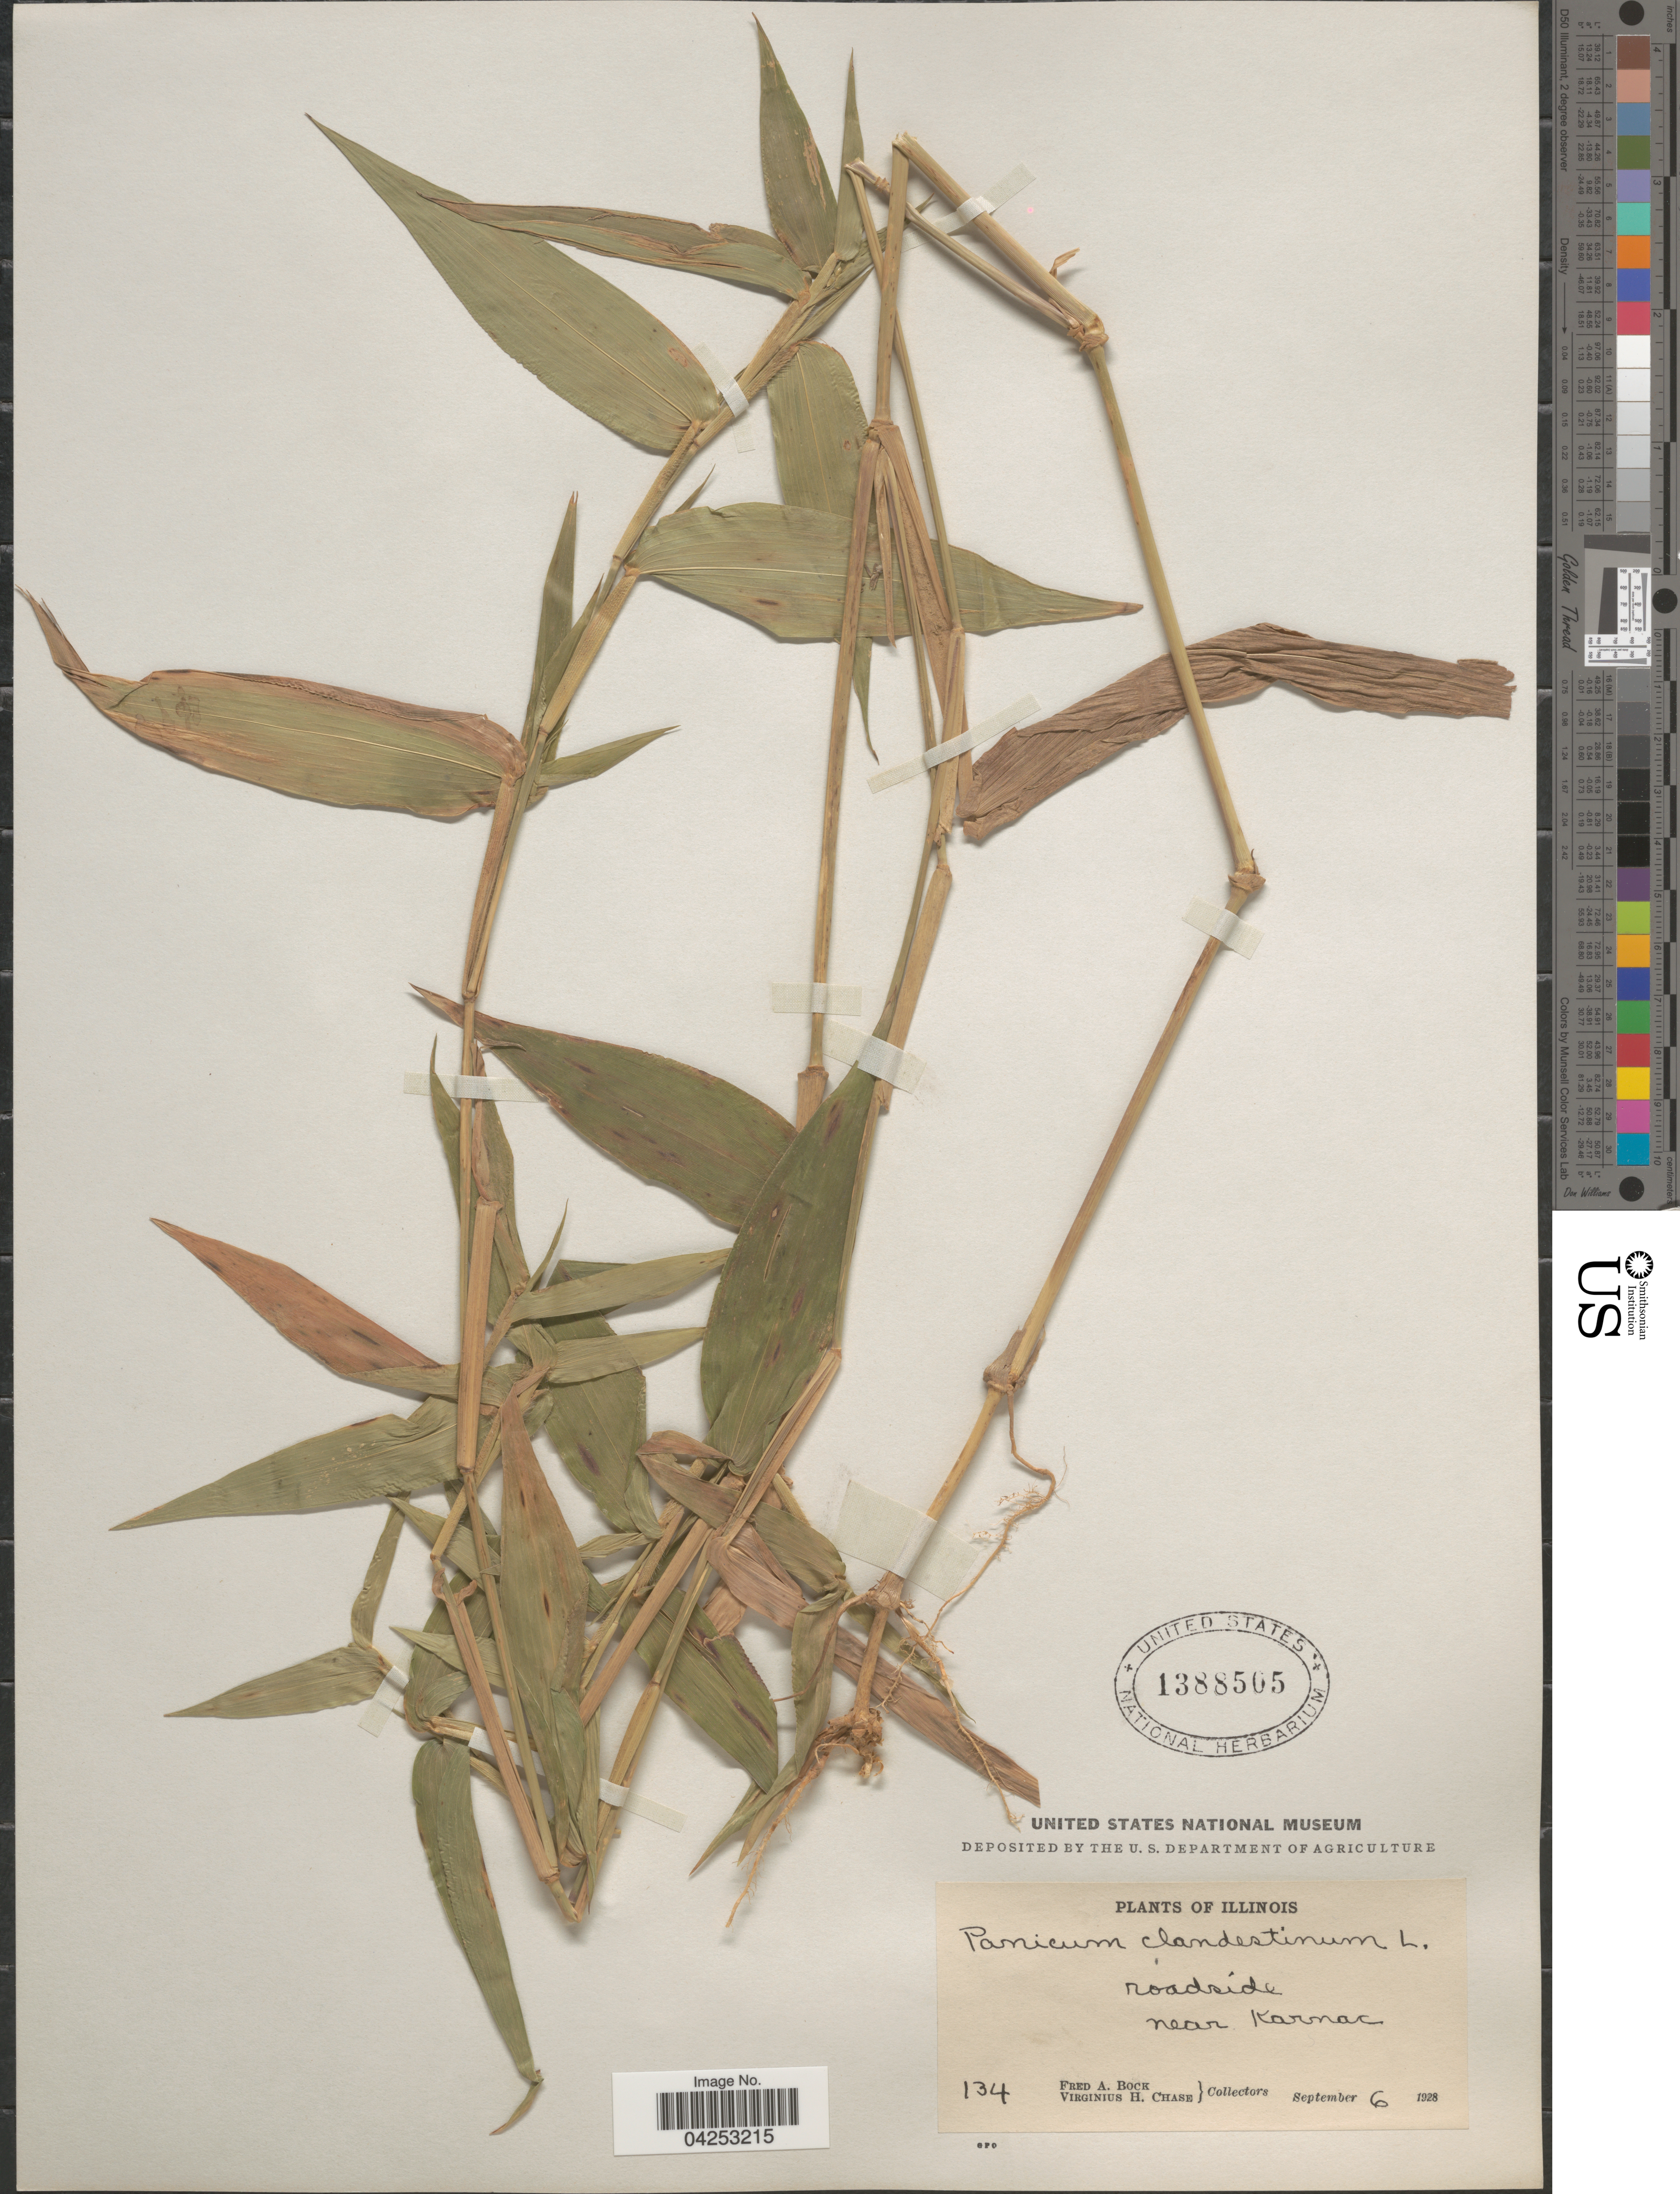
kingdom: Plantae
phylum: Tracheophyta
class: Liliopsida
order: Poales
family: Poaceae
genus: Dichanthelium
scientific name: Dichanthelium clandestinum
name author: (L.) Gould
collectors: F. Bock & V. H. Chase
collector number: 134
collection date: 1928-09-06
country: United States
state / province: Illinois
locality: Roadside near Karnac.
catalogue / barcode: US 1388505